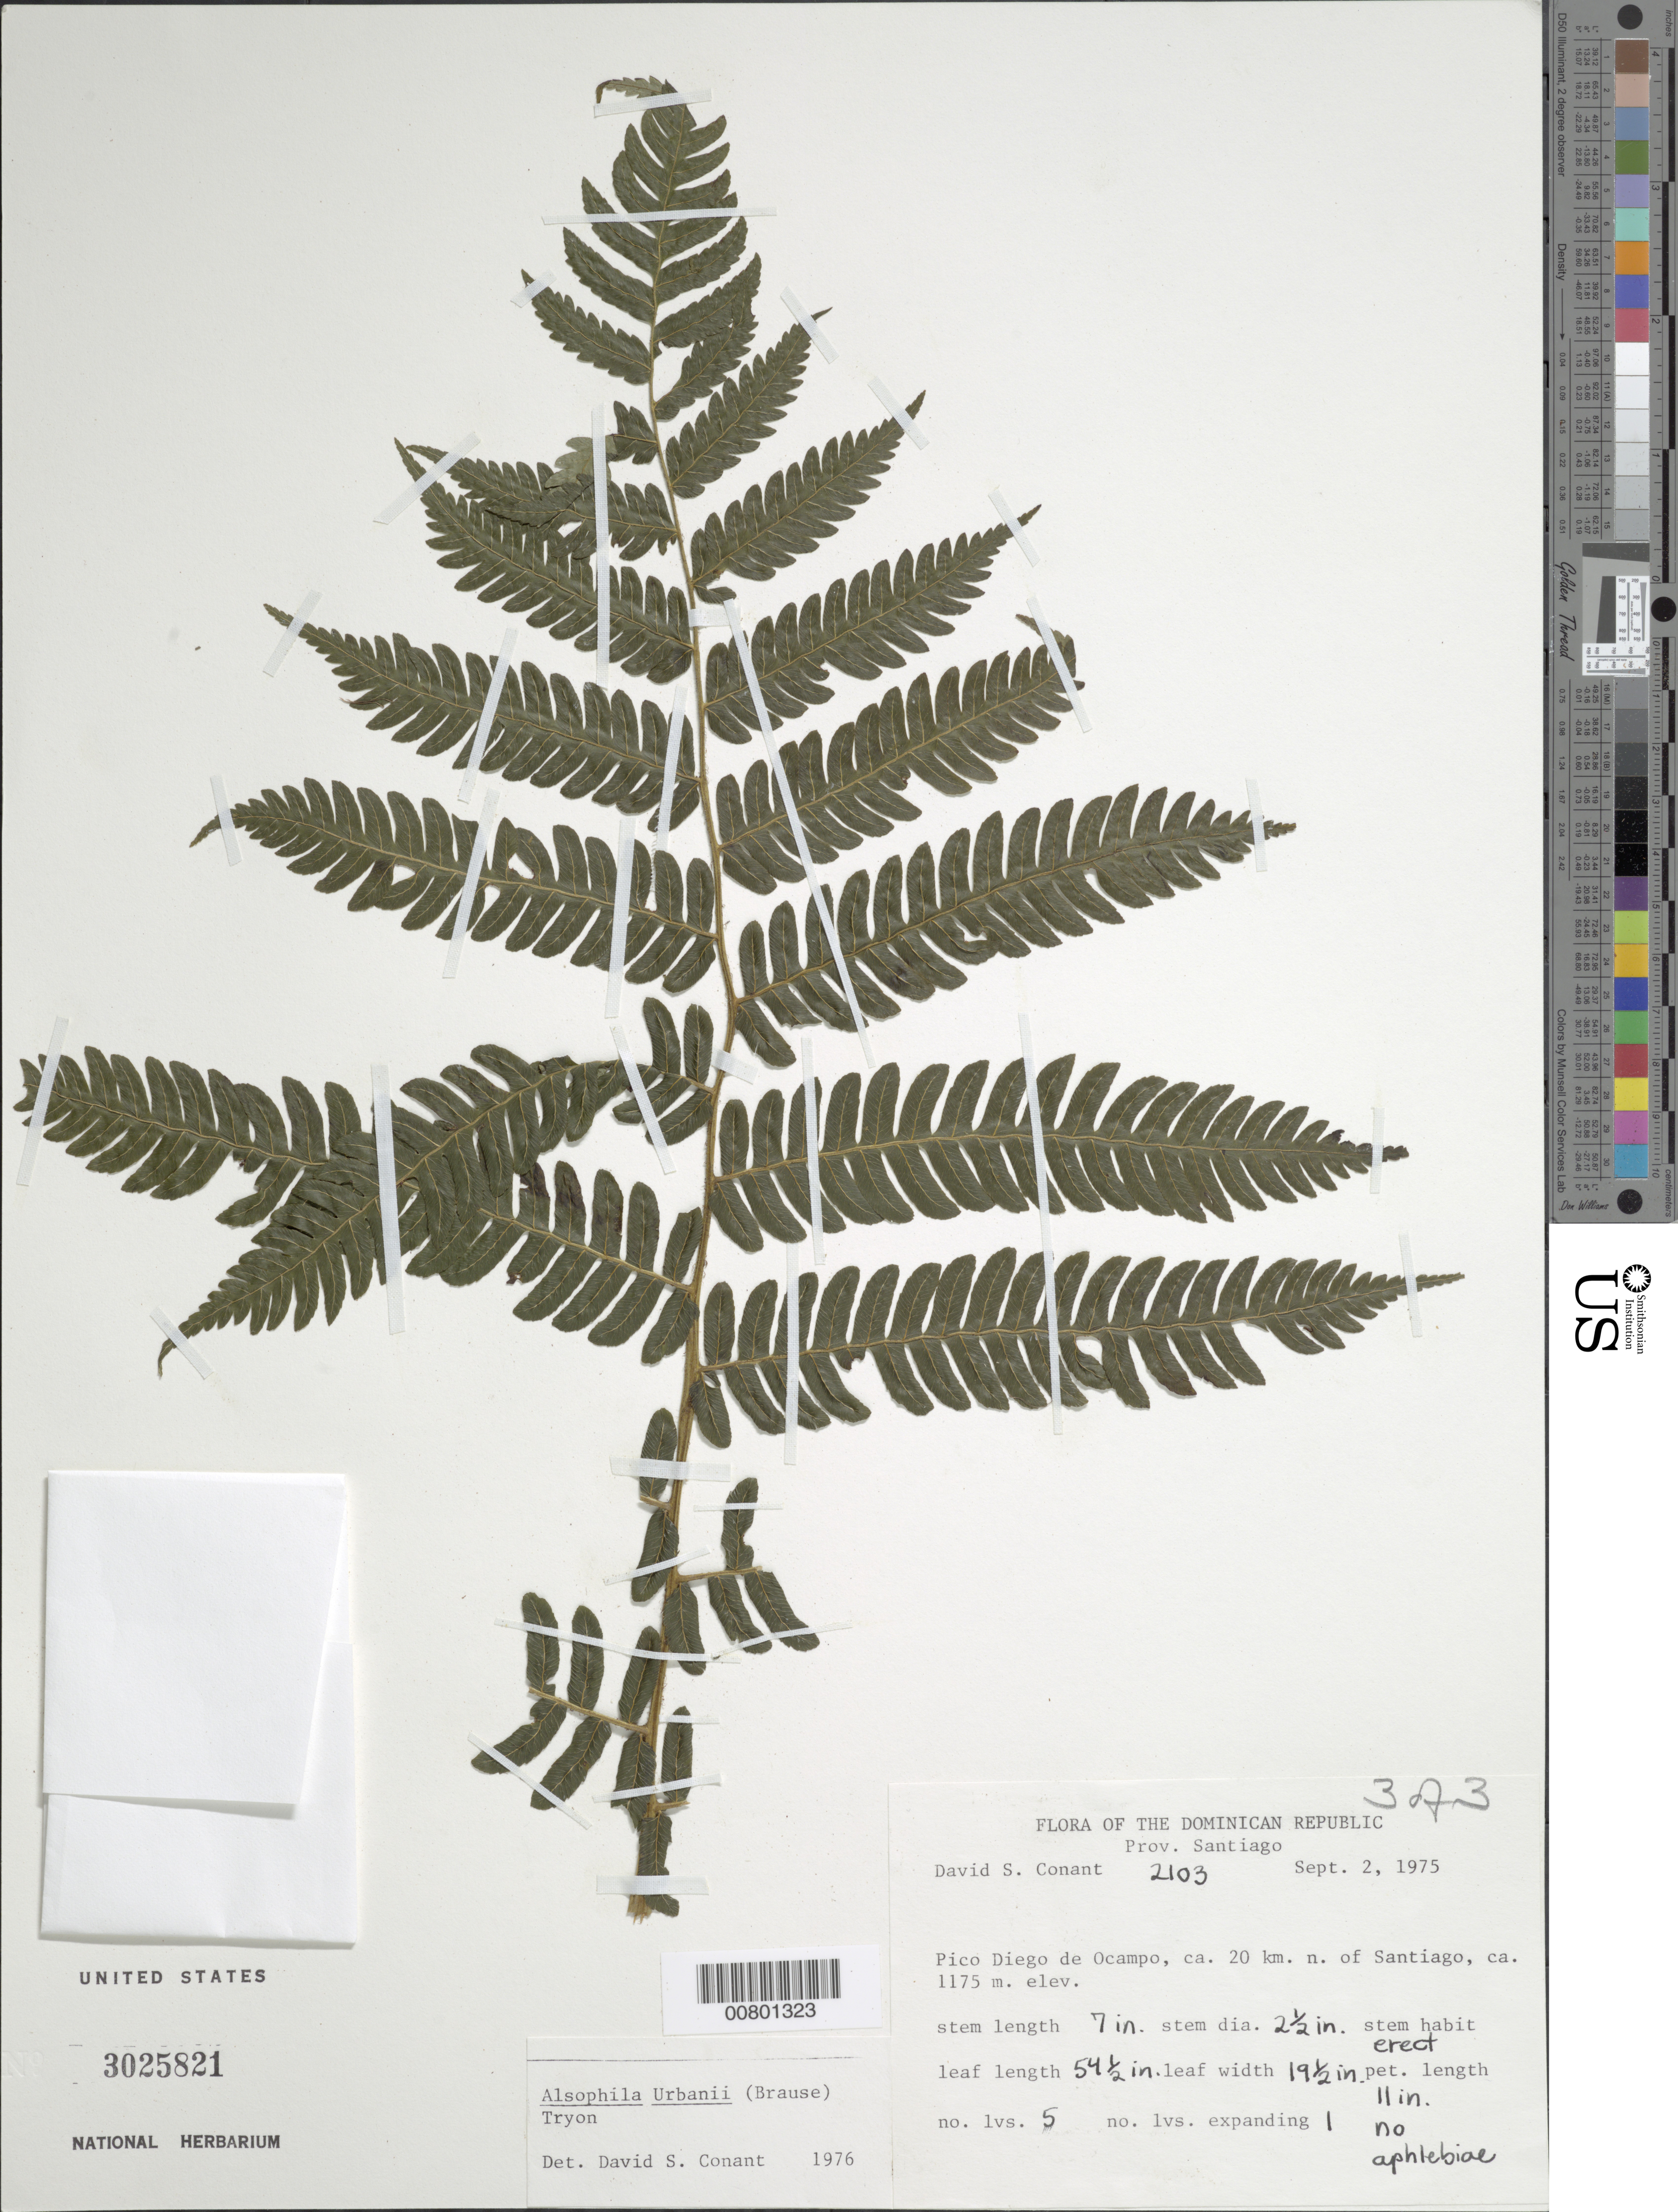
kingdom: Plantae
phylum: Tracheophyta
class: Polypodiopsida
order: Cyatheales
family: Cyatheaceae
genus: Alsophila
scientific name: Alsophila urbanii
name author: (Brause) R.M. Tryon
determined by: Conant, D. S.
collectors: D. S. Conant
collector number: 2103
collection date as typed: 02 Sep 1975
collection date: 1975-09-02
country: Dominican Republic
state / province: Santiago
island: Hispaniola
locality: Pico Diego de Ocampo, ca. 20 km N of Santiago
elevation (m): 1175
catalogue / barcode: US 3025821